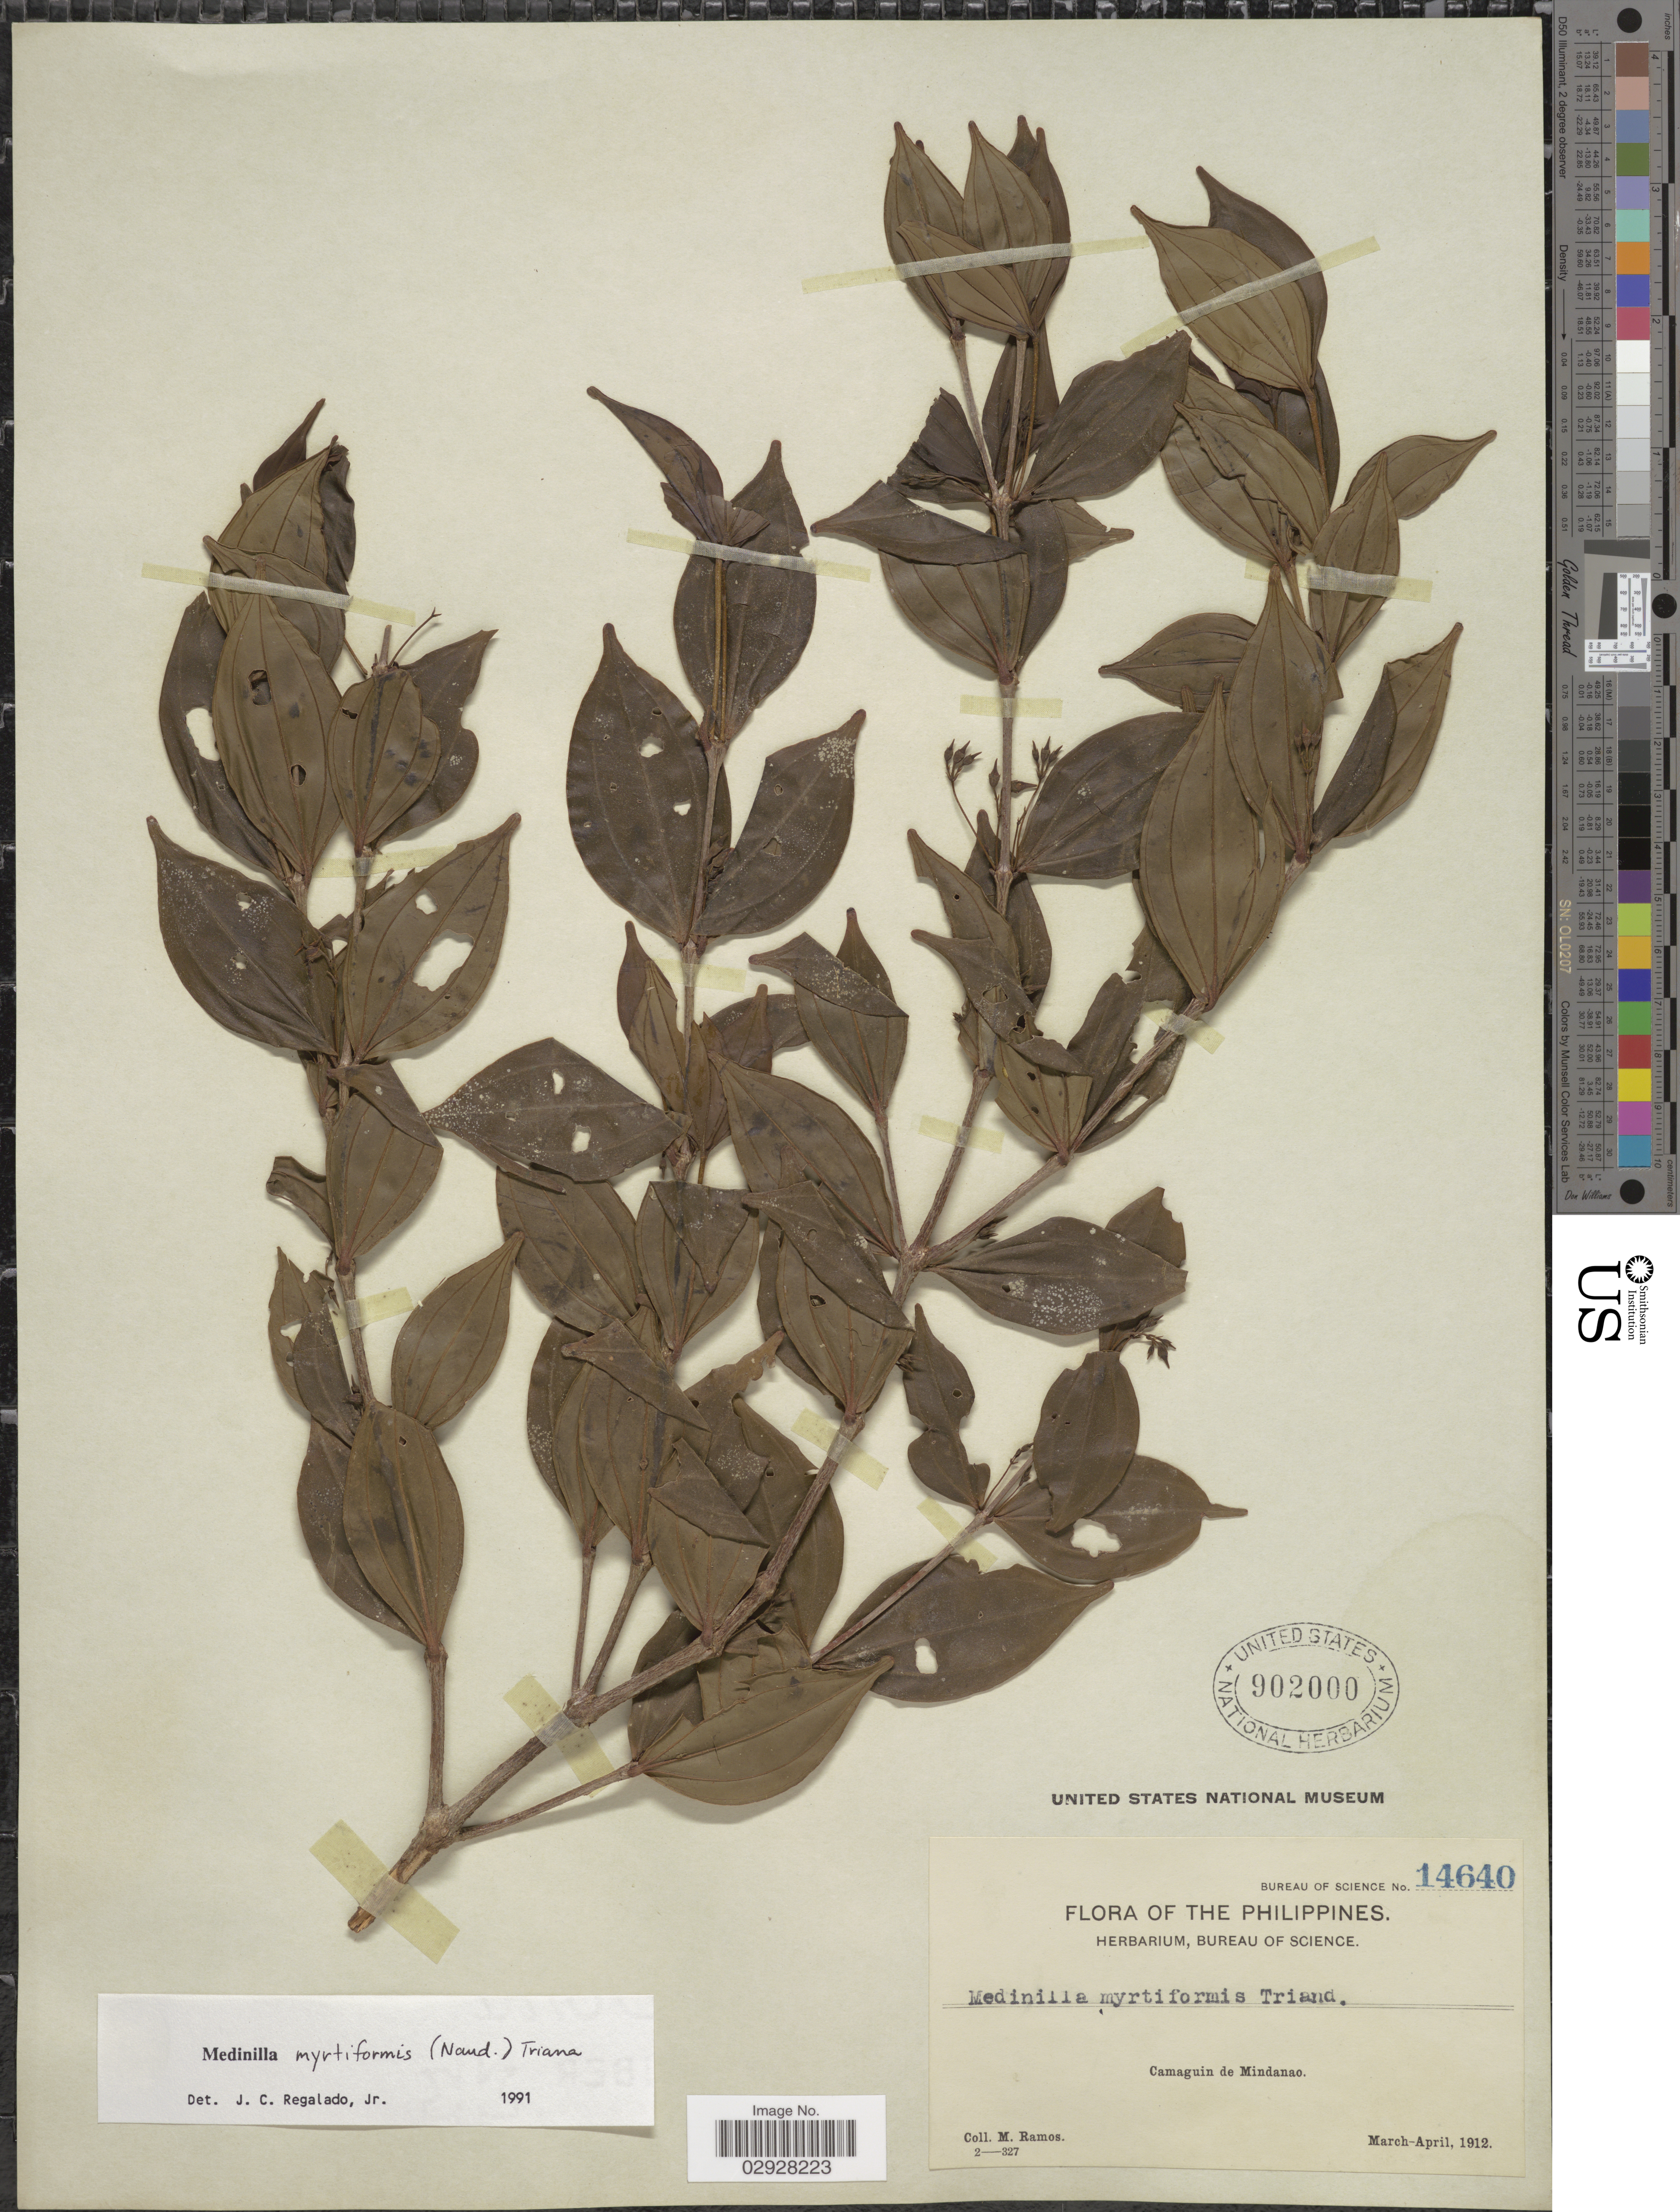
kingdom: Plantae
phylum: Tracheophyta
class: Magnoliopsida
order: Myrtales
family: Melastomataceae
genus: Medinilla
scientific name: Medinilla myrtiformis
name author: (Naudin) Triana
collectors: M. Ramos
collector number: Bureau of Science 14640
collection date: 1912-03/1912-04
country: Philippines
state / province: Northern Mindanao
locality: Camaguin de Mindanao.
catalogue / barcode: US 902000